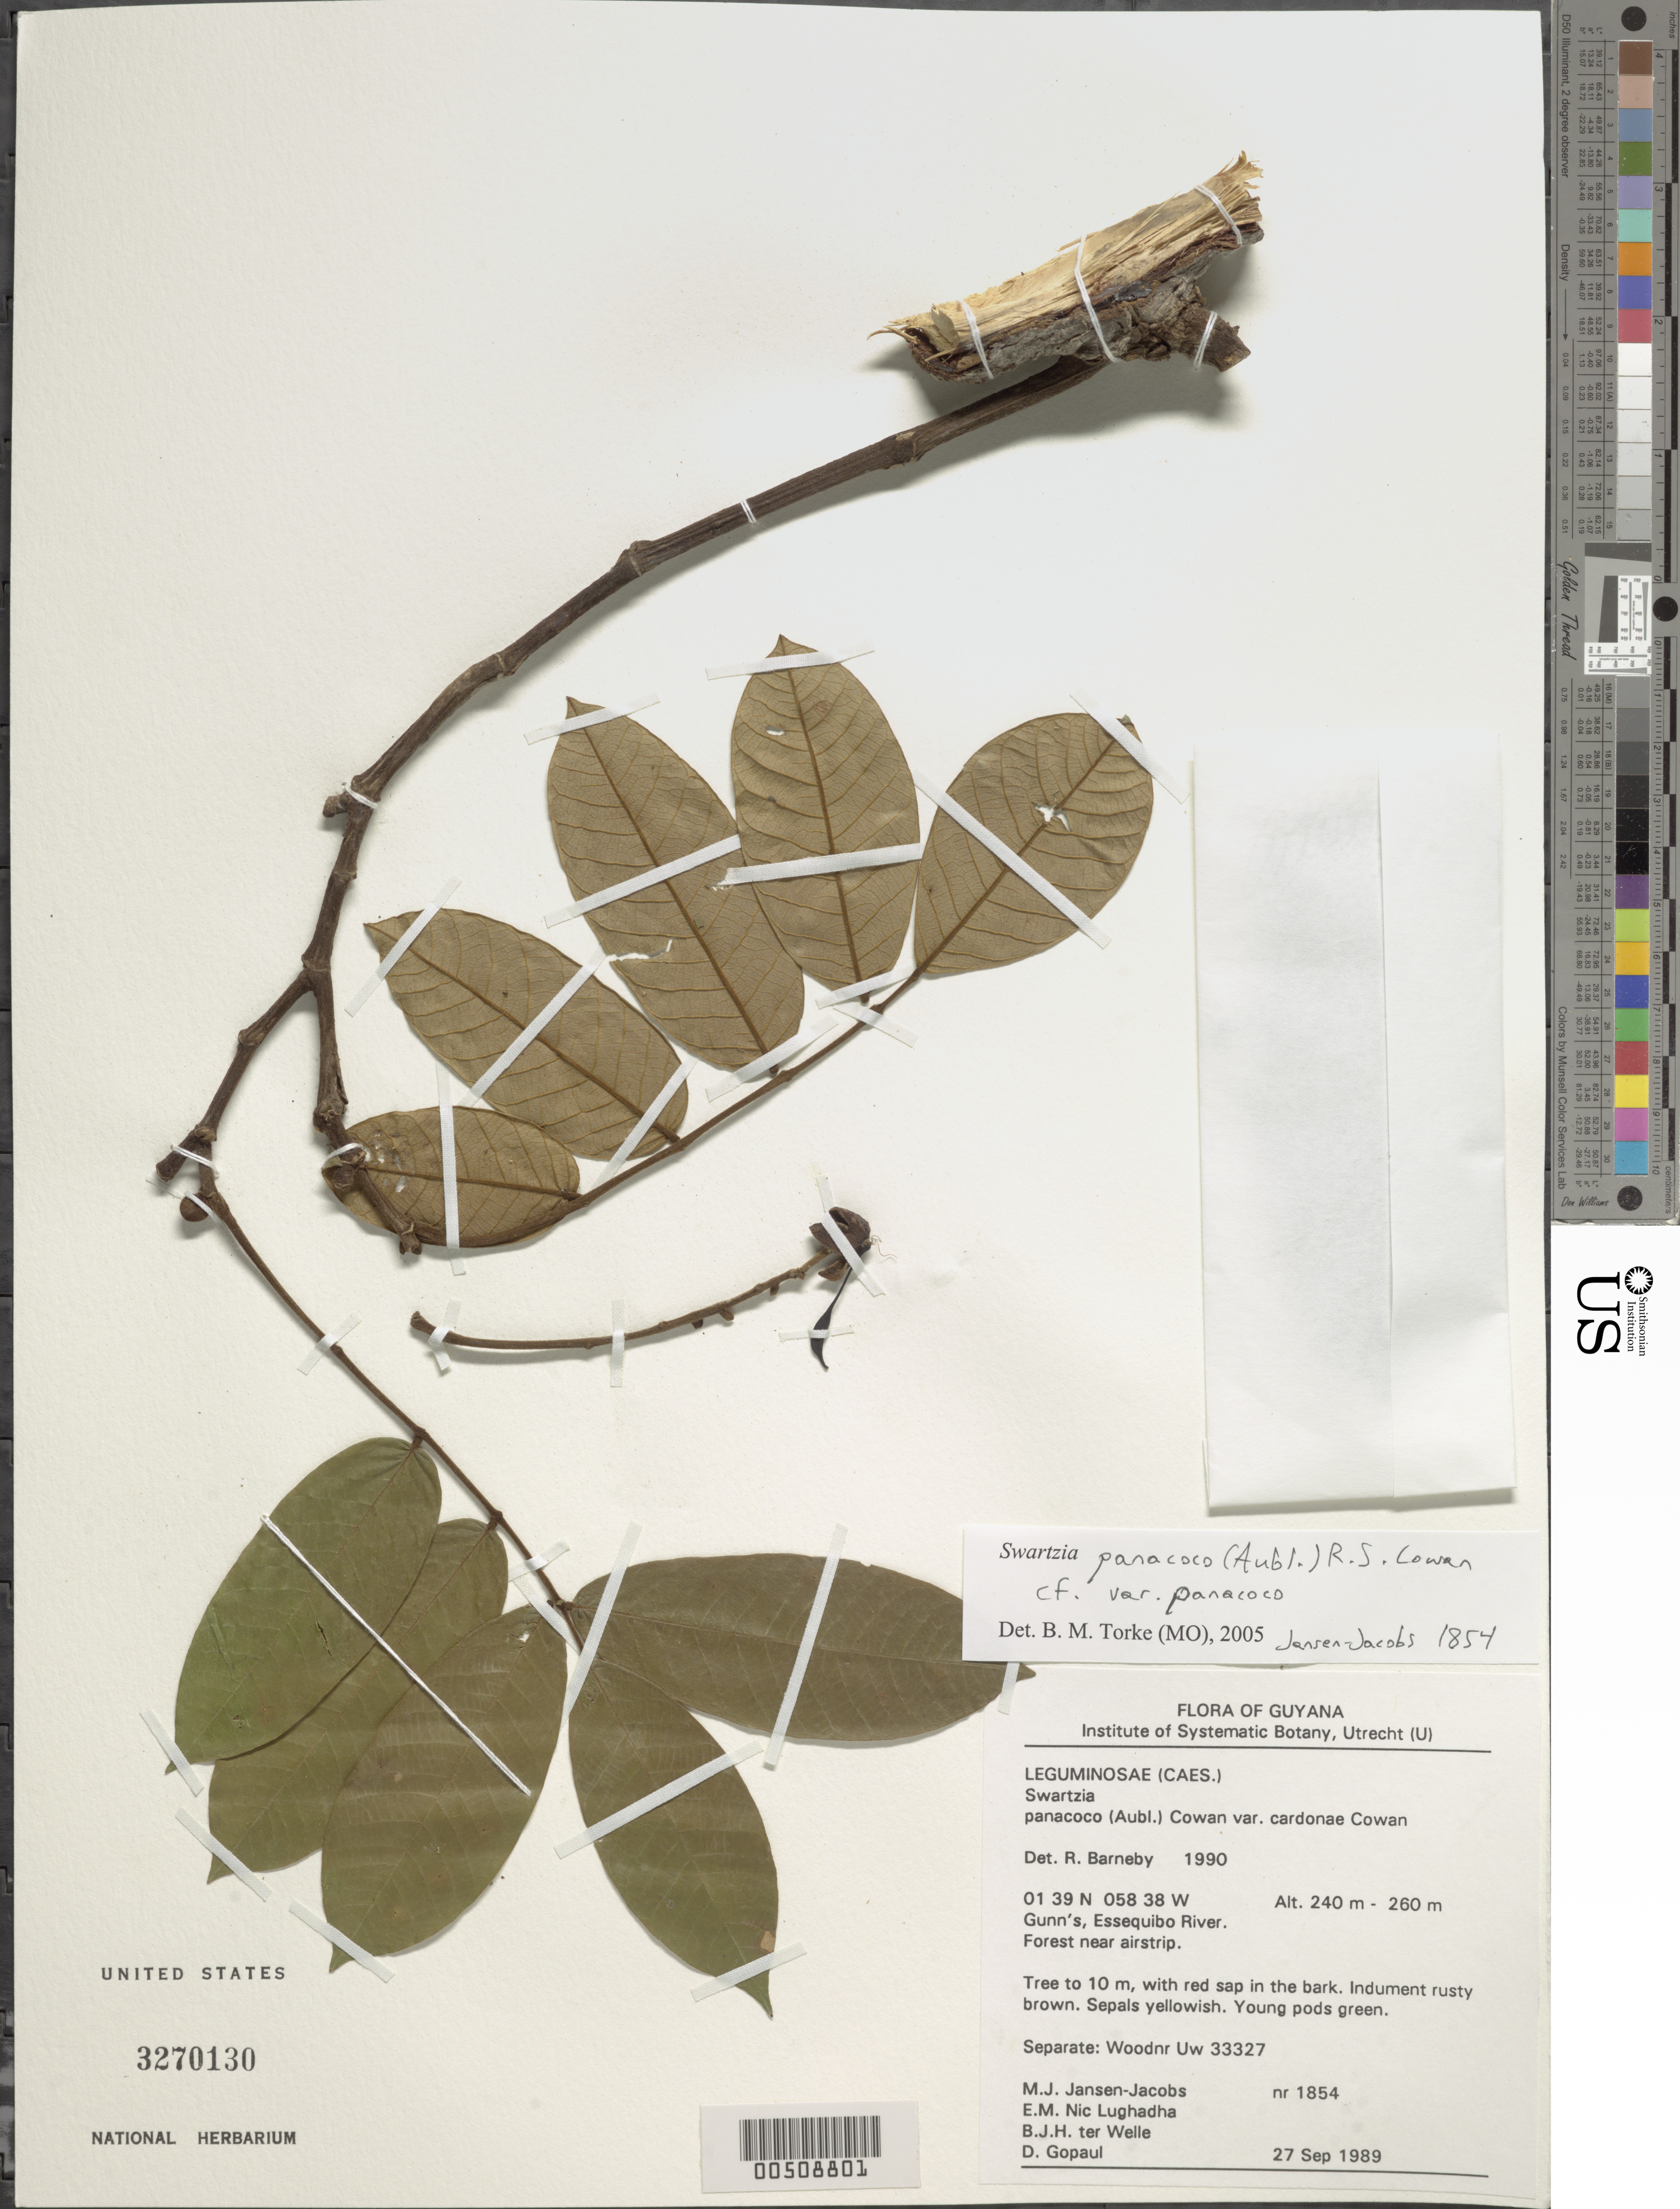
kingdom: Plantae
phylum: Tracheophyta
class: Magnoliopsida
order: Fabales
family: Fabaceae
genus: Swartzia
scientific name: Swartzia panacoco var. panacoco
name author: (Aubl.) R.S. Cowan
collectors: M. J. Jansen-Jacobs, B. Welle, D. Gopaul & E. Nic Lughadha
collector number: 1854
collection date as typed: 27 Sep 1989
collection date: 1989-09-27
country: Guyana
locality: Gunn's Essequibo River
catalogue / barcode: US 3270130